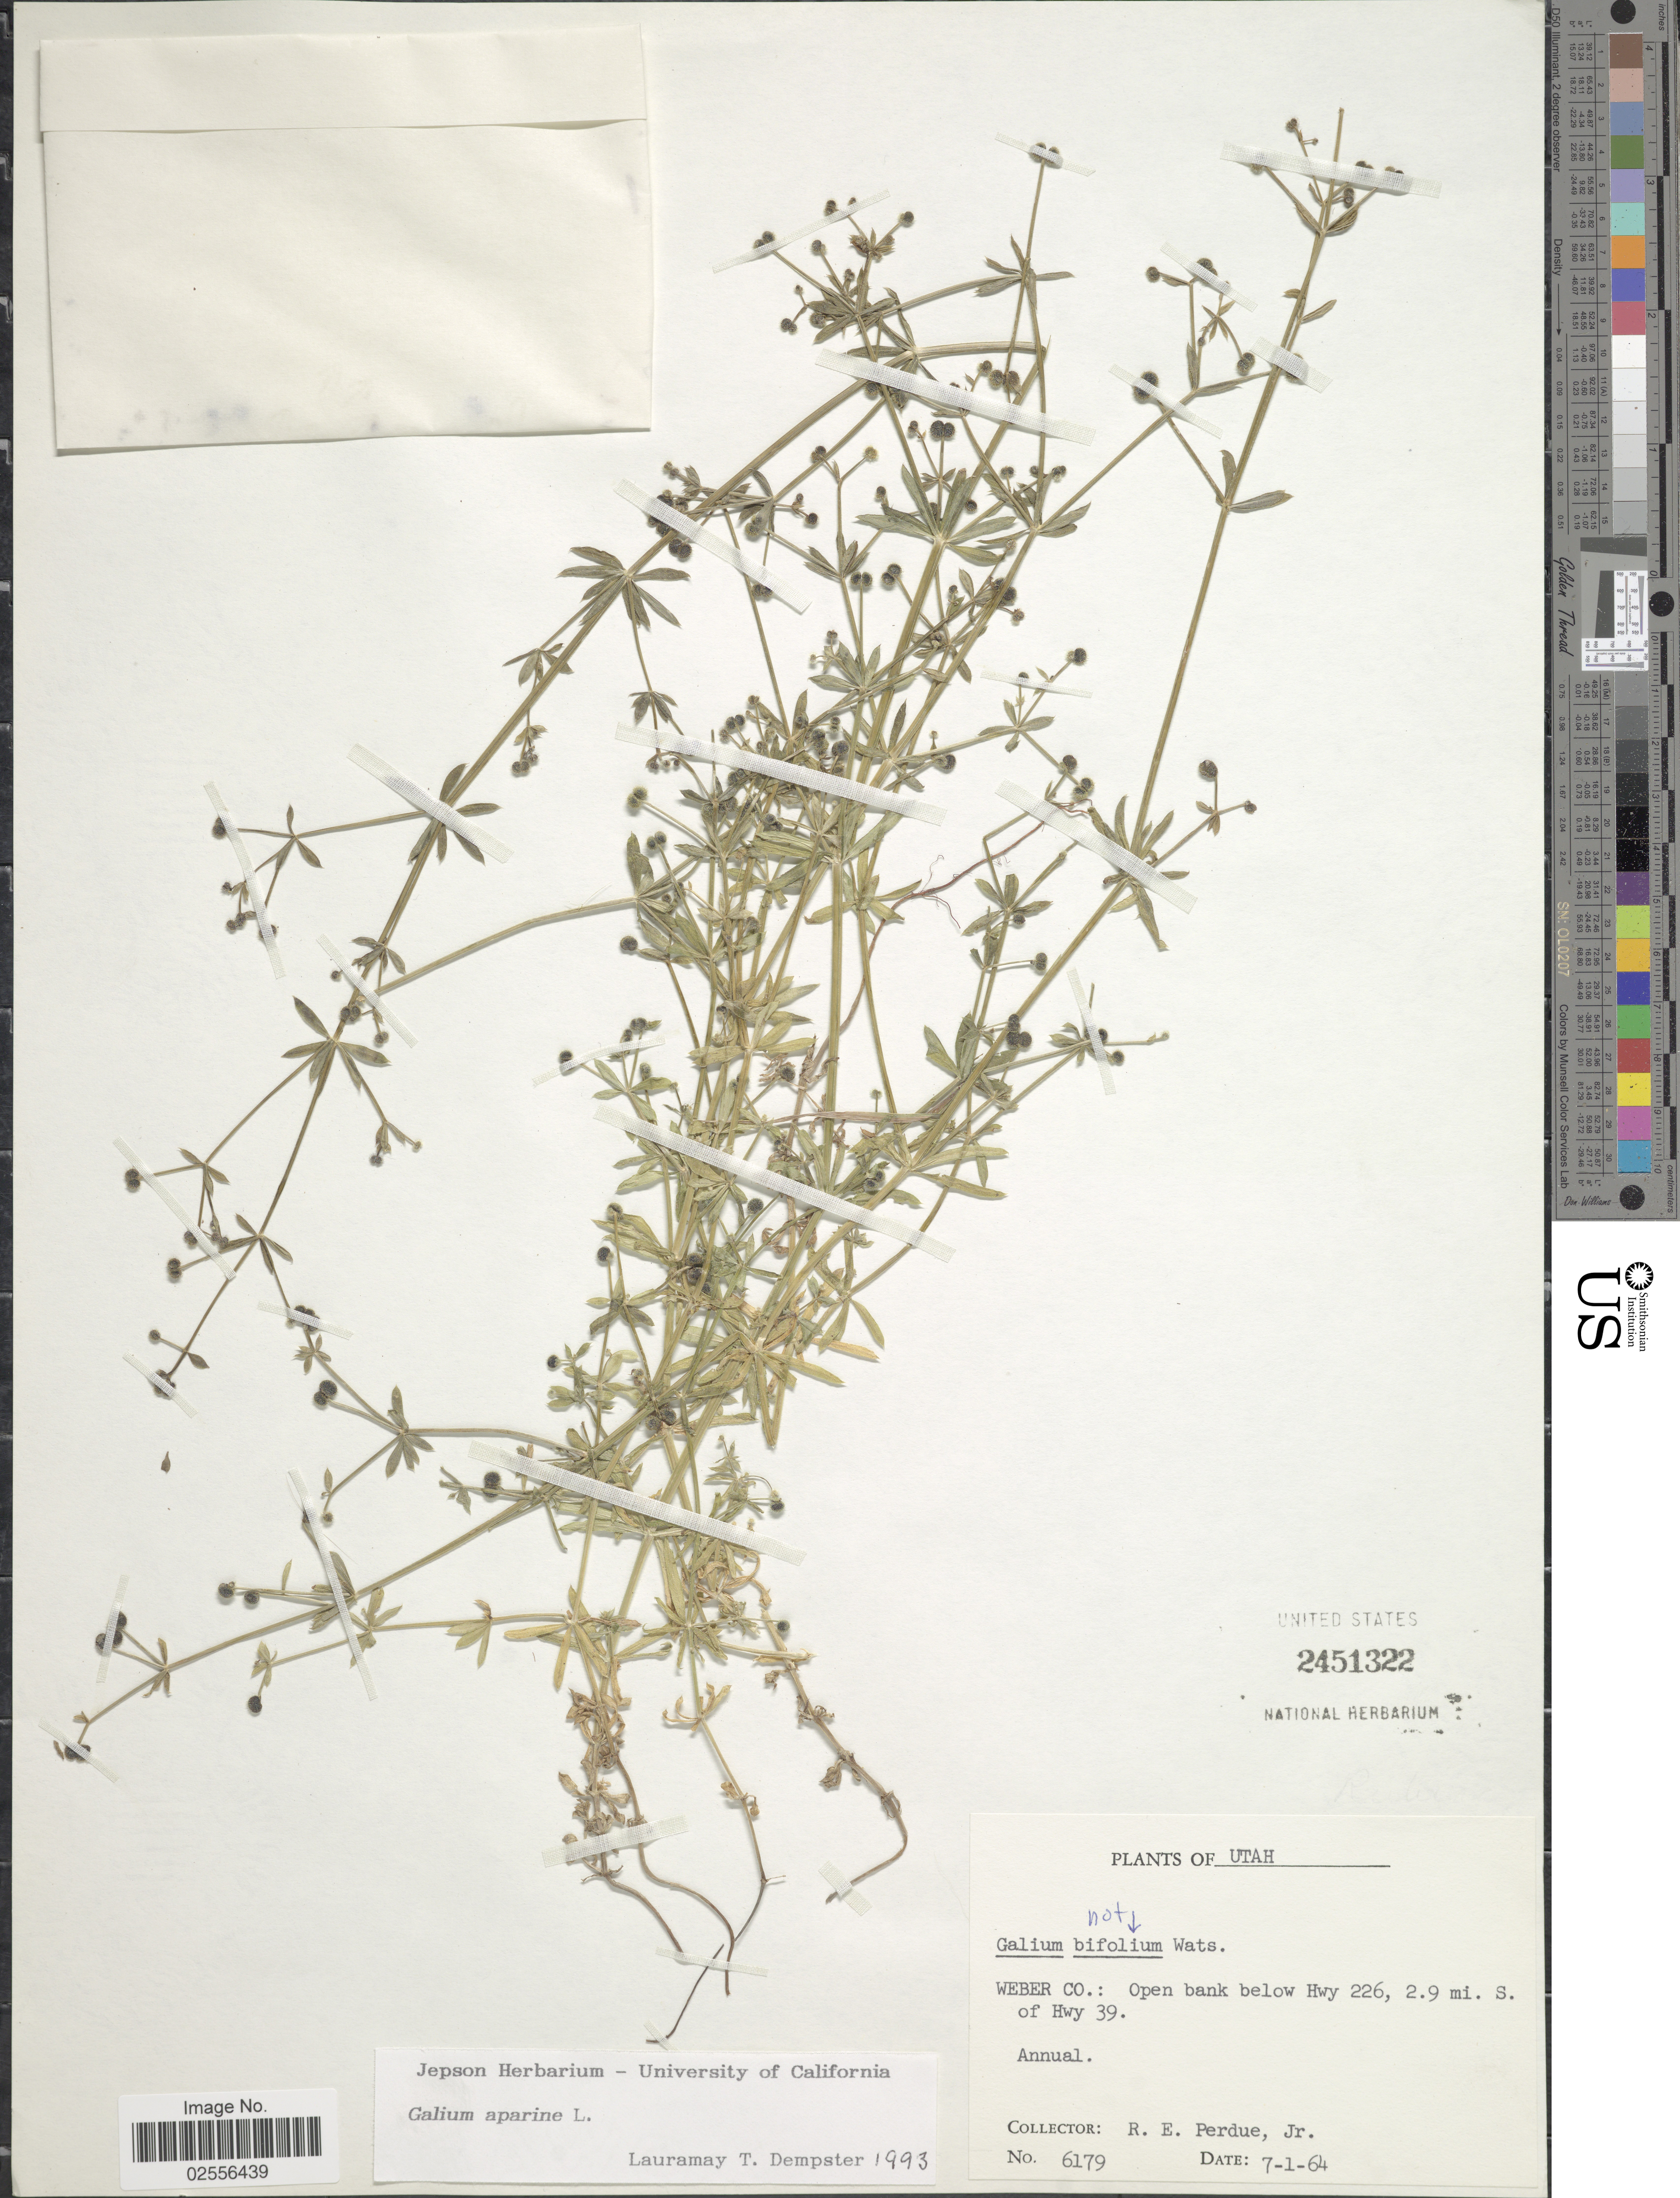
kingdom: Plantae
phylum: Tracheophyta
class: Magnoliopsida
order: Gentianales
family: Rubiaceae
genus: Galium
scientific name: Galium aparine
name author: L.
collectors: R. E. Perdue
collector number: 6179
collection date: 1964-01-07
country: United States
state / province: Utah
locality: Weber Co: Open bank below Hwy 226, 2.9 mi S of Hwy 39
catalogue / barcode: US 2451322